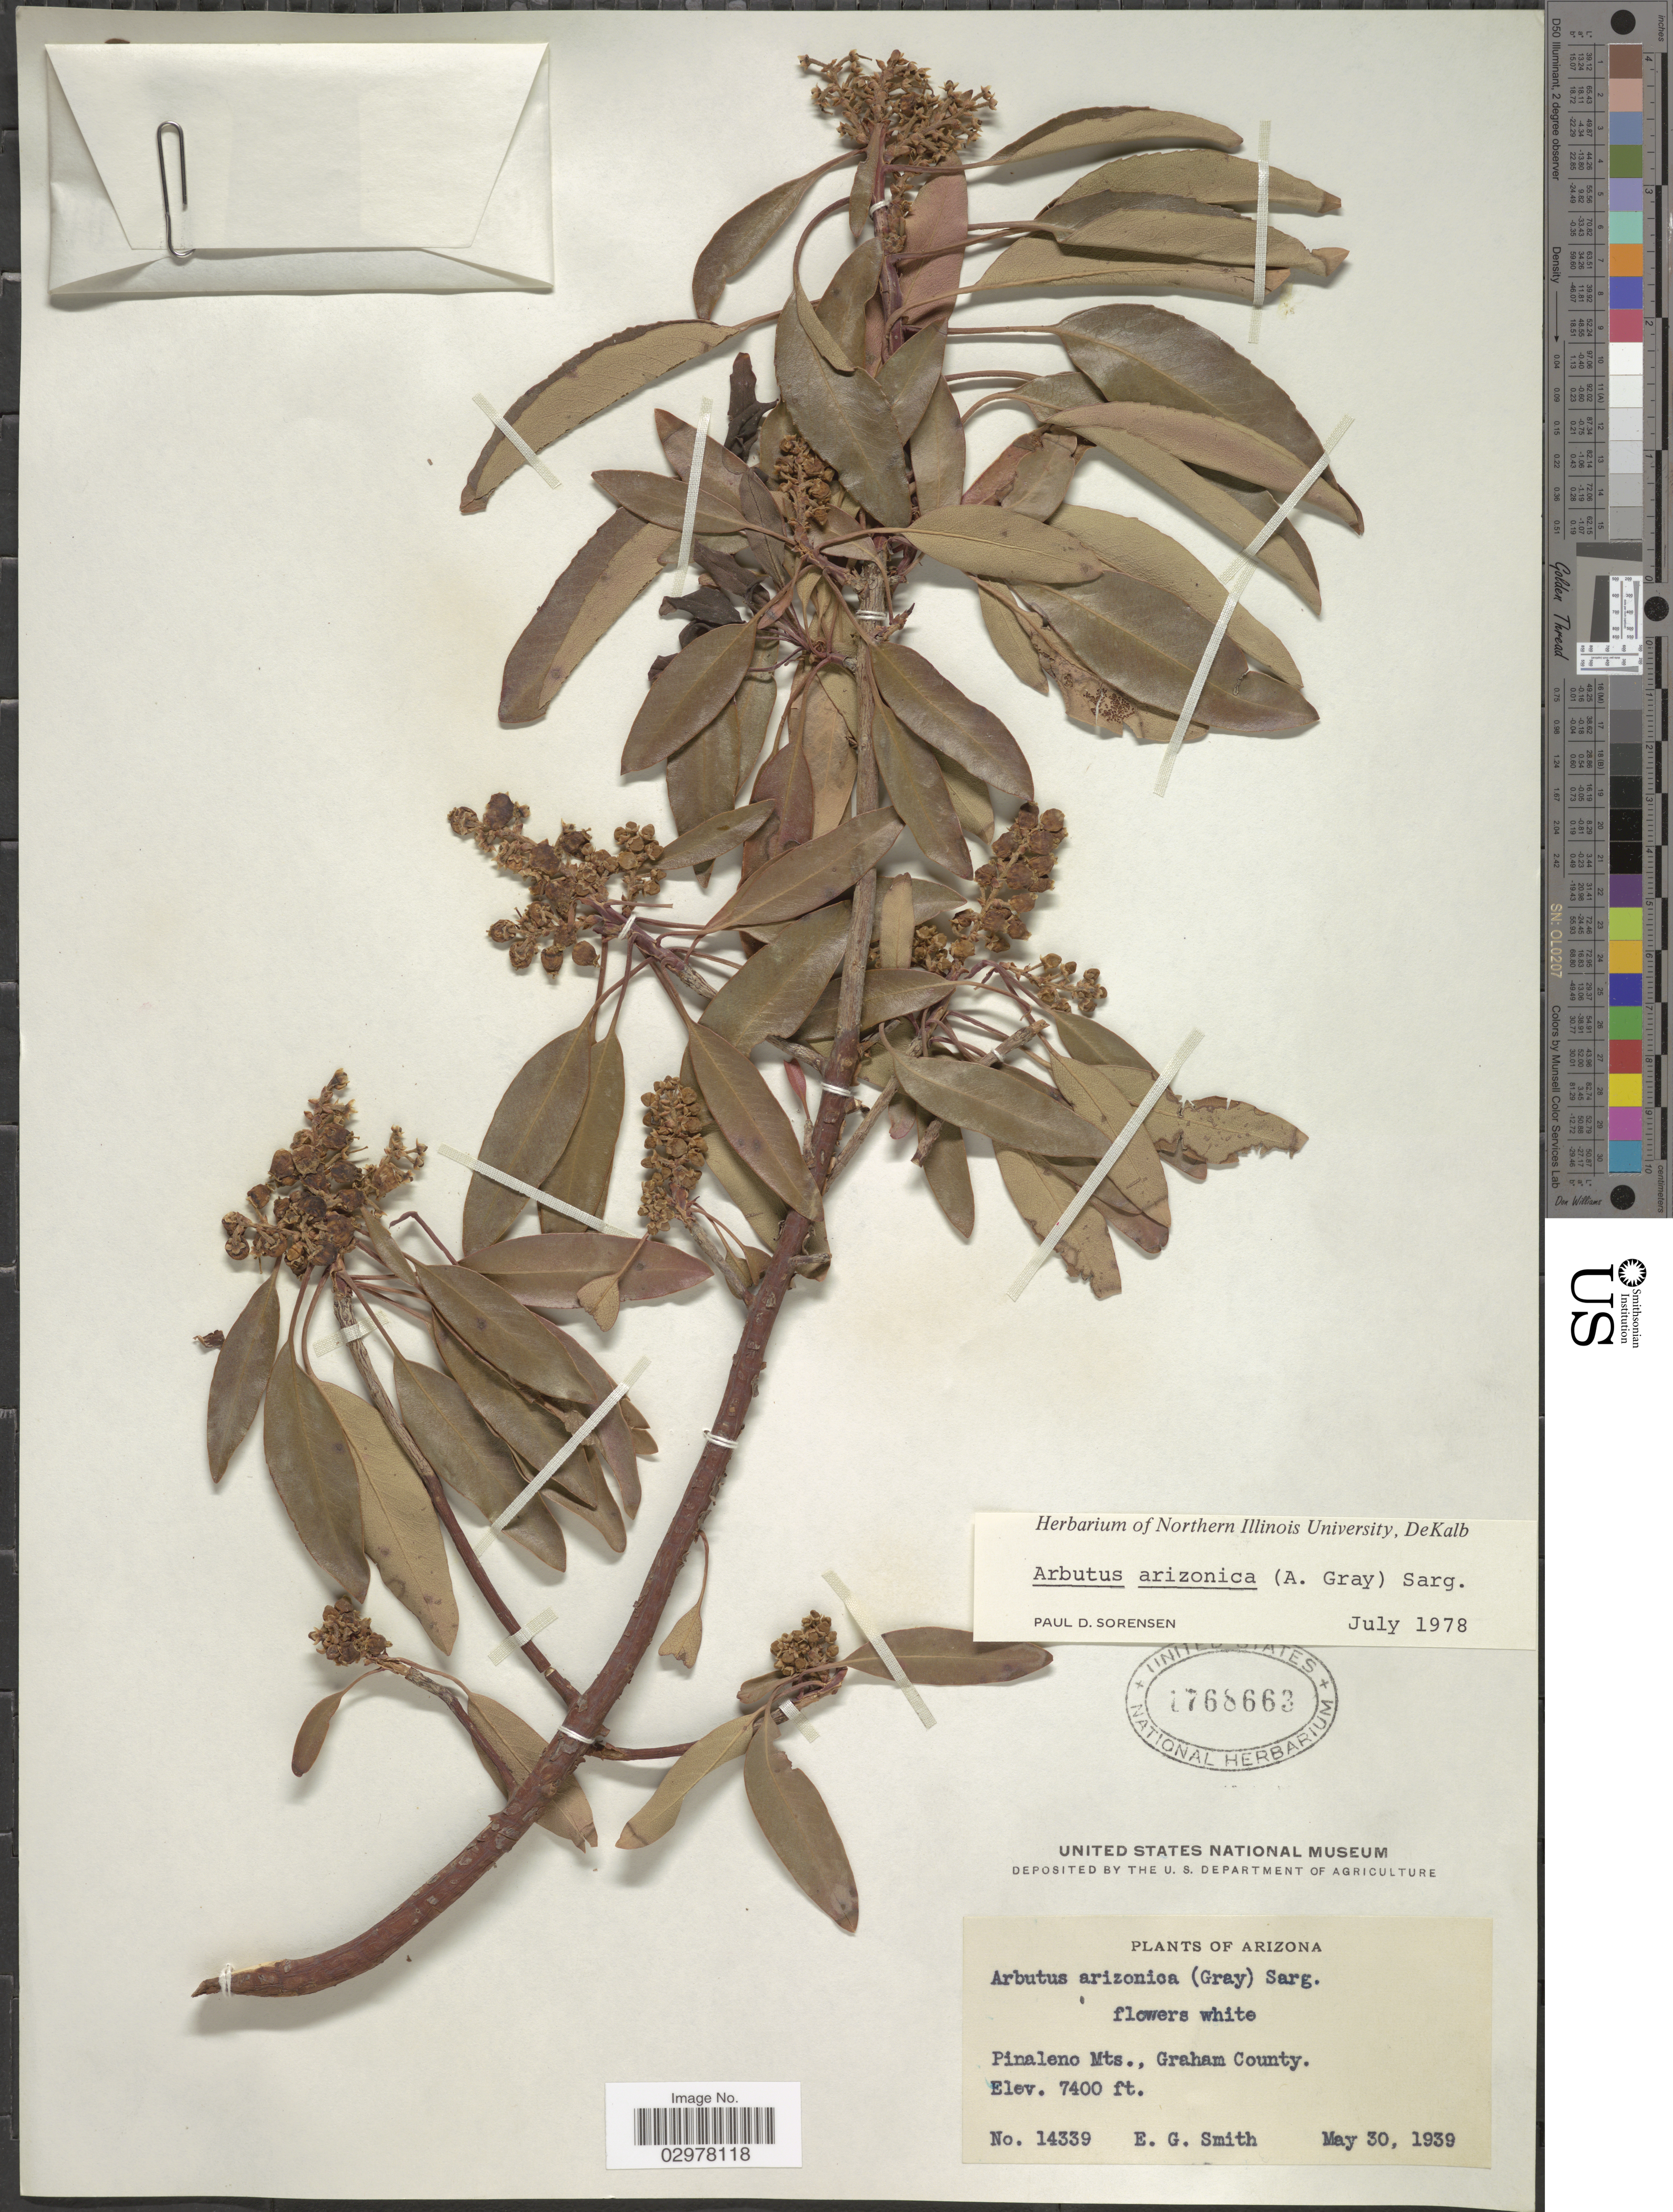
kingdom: Plantae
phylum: Tracheophyta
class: Magnoliopsida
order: Ericales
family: Ericaceae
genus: Arbutus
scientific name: Arbutus arizonica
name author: (A. Gray) Sarg.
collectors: E. G. Smith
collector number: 14339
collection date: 1939-05-30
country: United States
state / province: Arizona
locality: Pinaleno Mts., Graham County.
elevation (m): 2256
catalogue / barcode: US 1768663